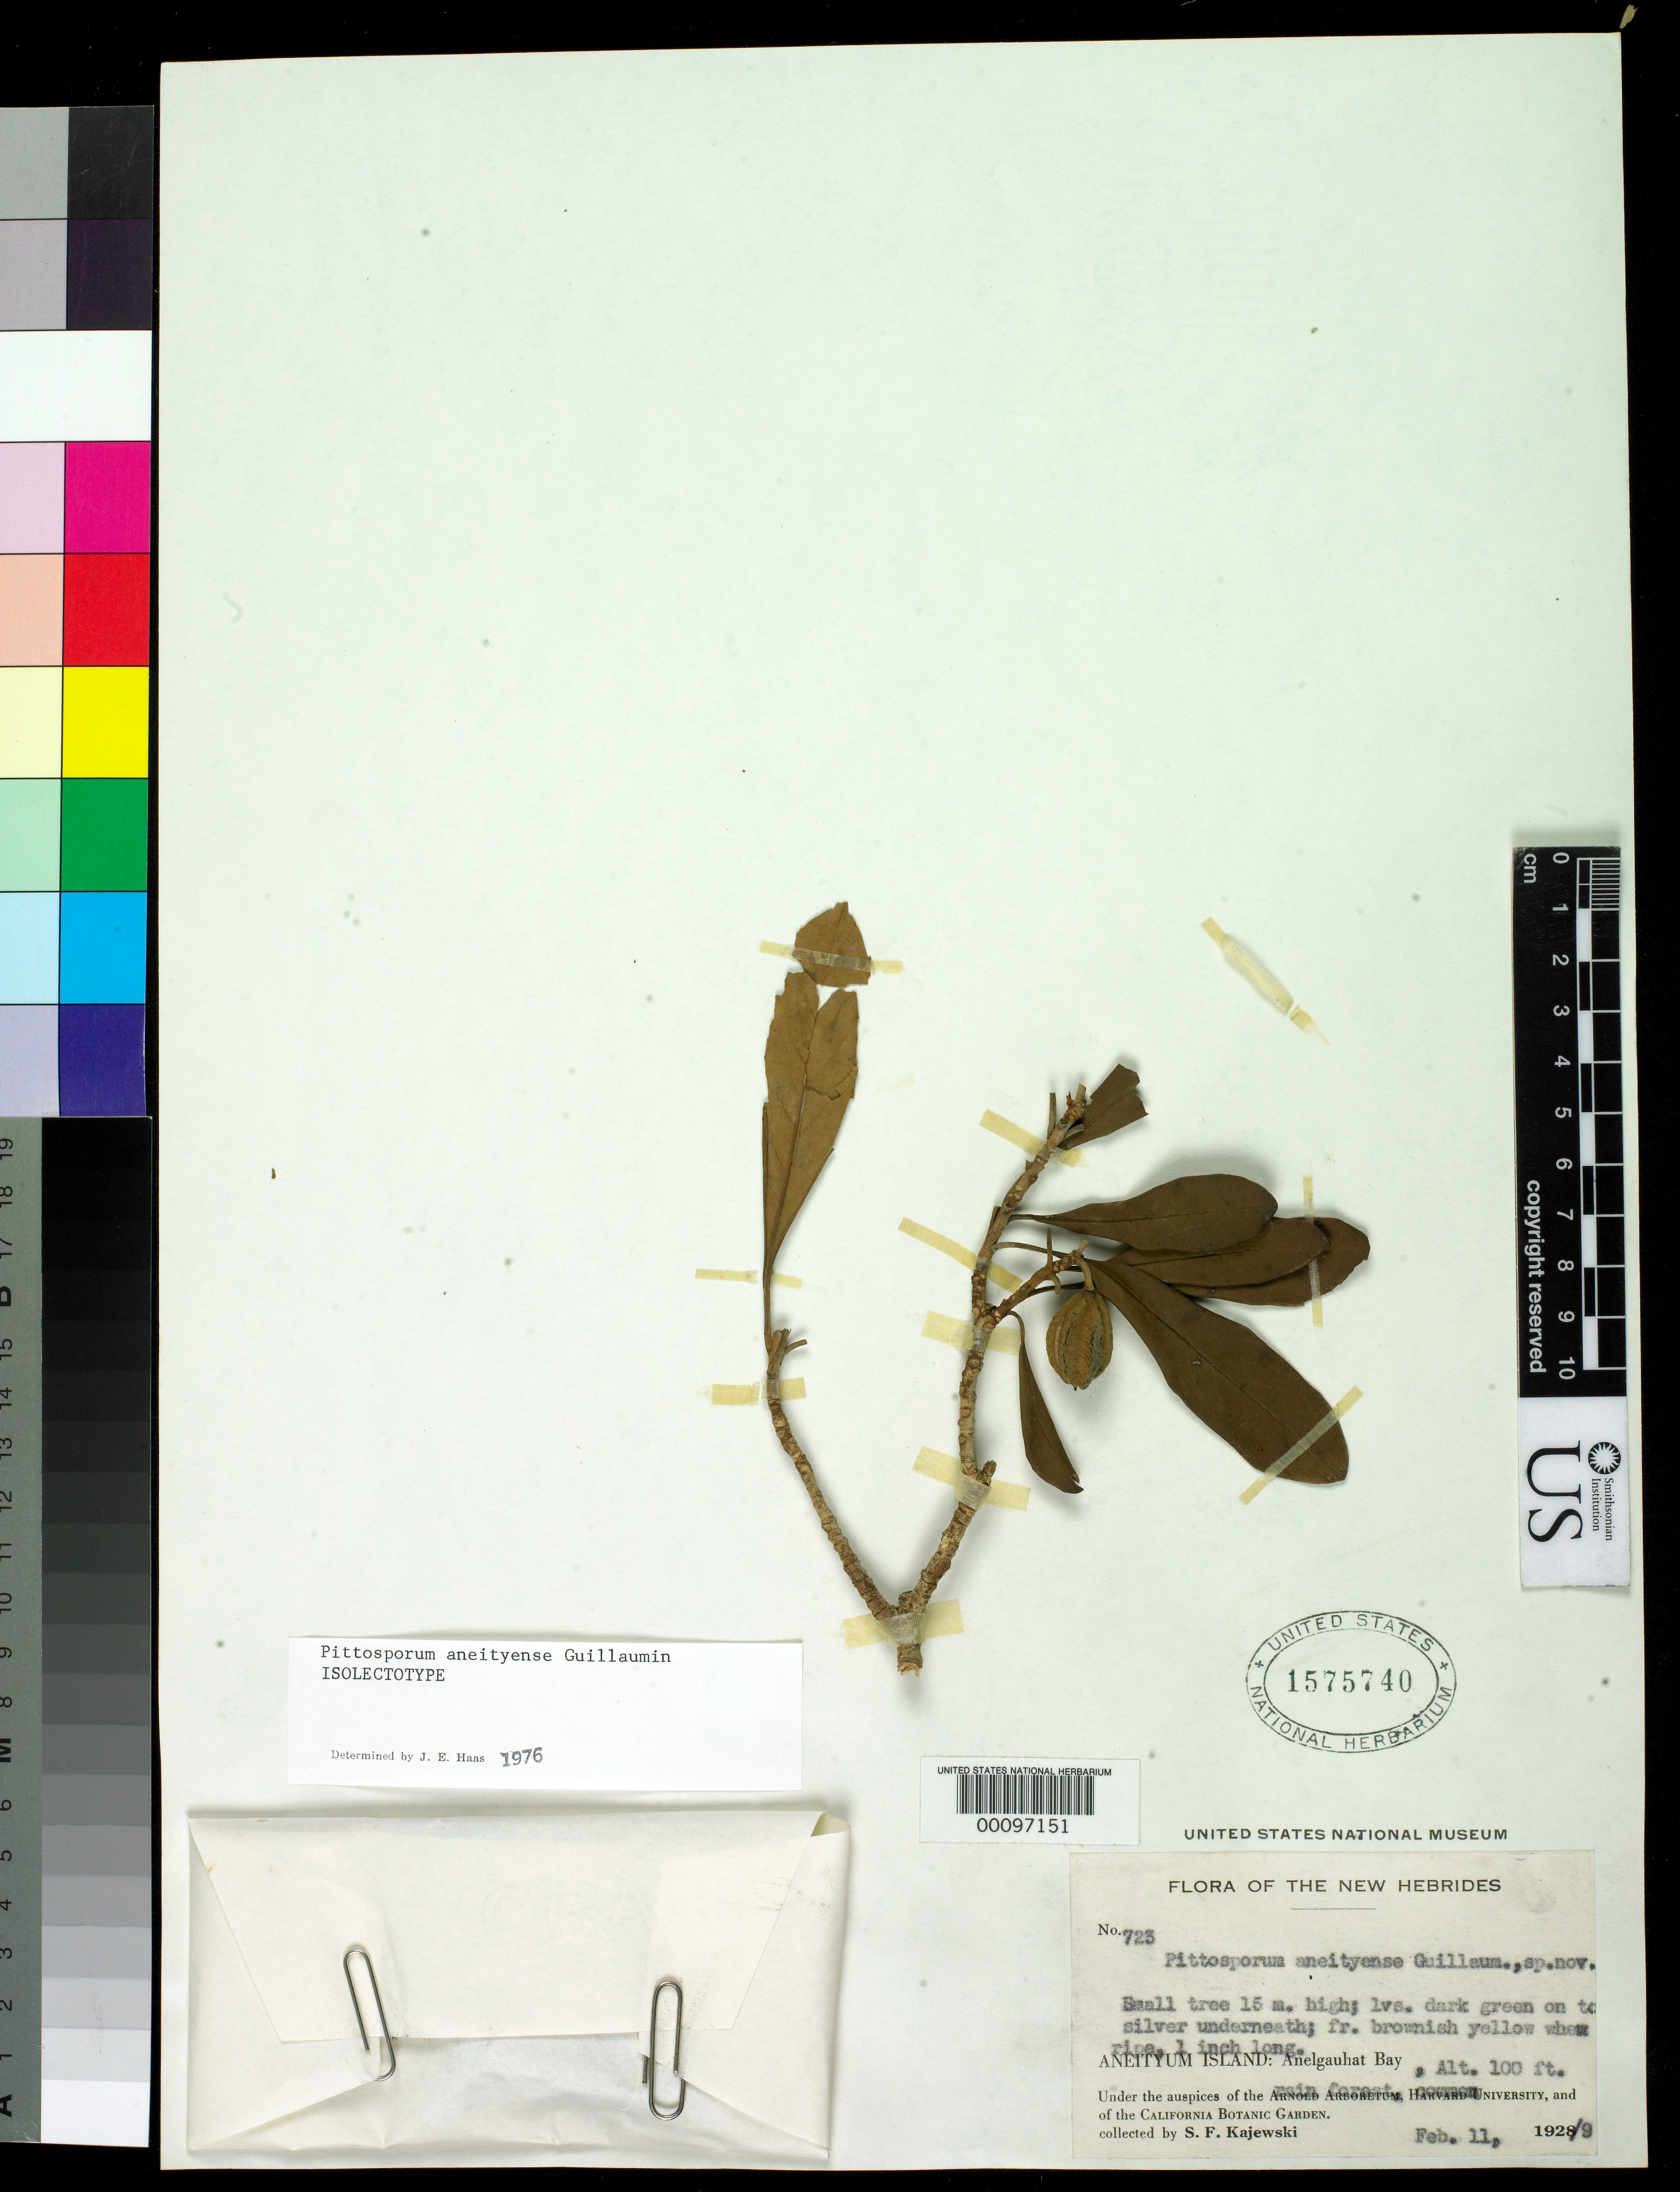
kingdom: Plantae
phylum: Tracheophyta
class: Magnoliopsida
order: Apiales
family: Pittosporaceae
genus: Pittosporum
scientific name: Pittosporum aneityense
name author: Guillaumin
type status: Isolectotype; Syntype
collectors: S. Kajewski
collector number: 723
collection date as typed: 11 Feb 1929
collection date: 1929-02-11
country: Vanuatu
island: Anatom [Aneityum]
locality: New Hebrides, Aneityum Island: Anelgauhat Bay.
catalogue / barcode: US 1575740